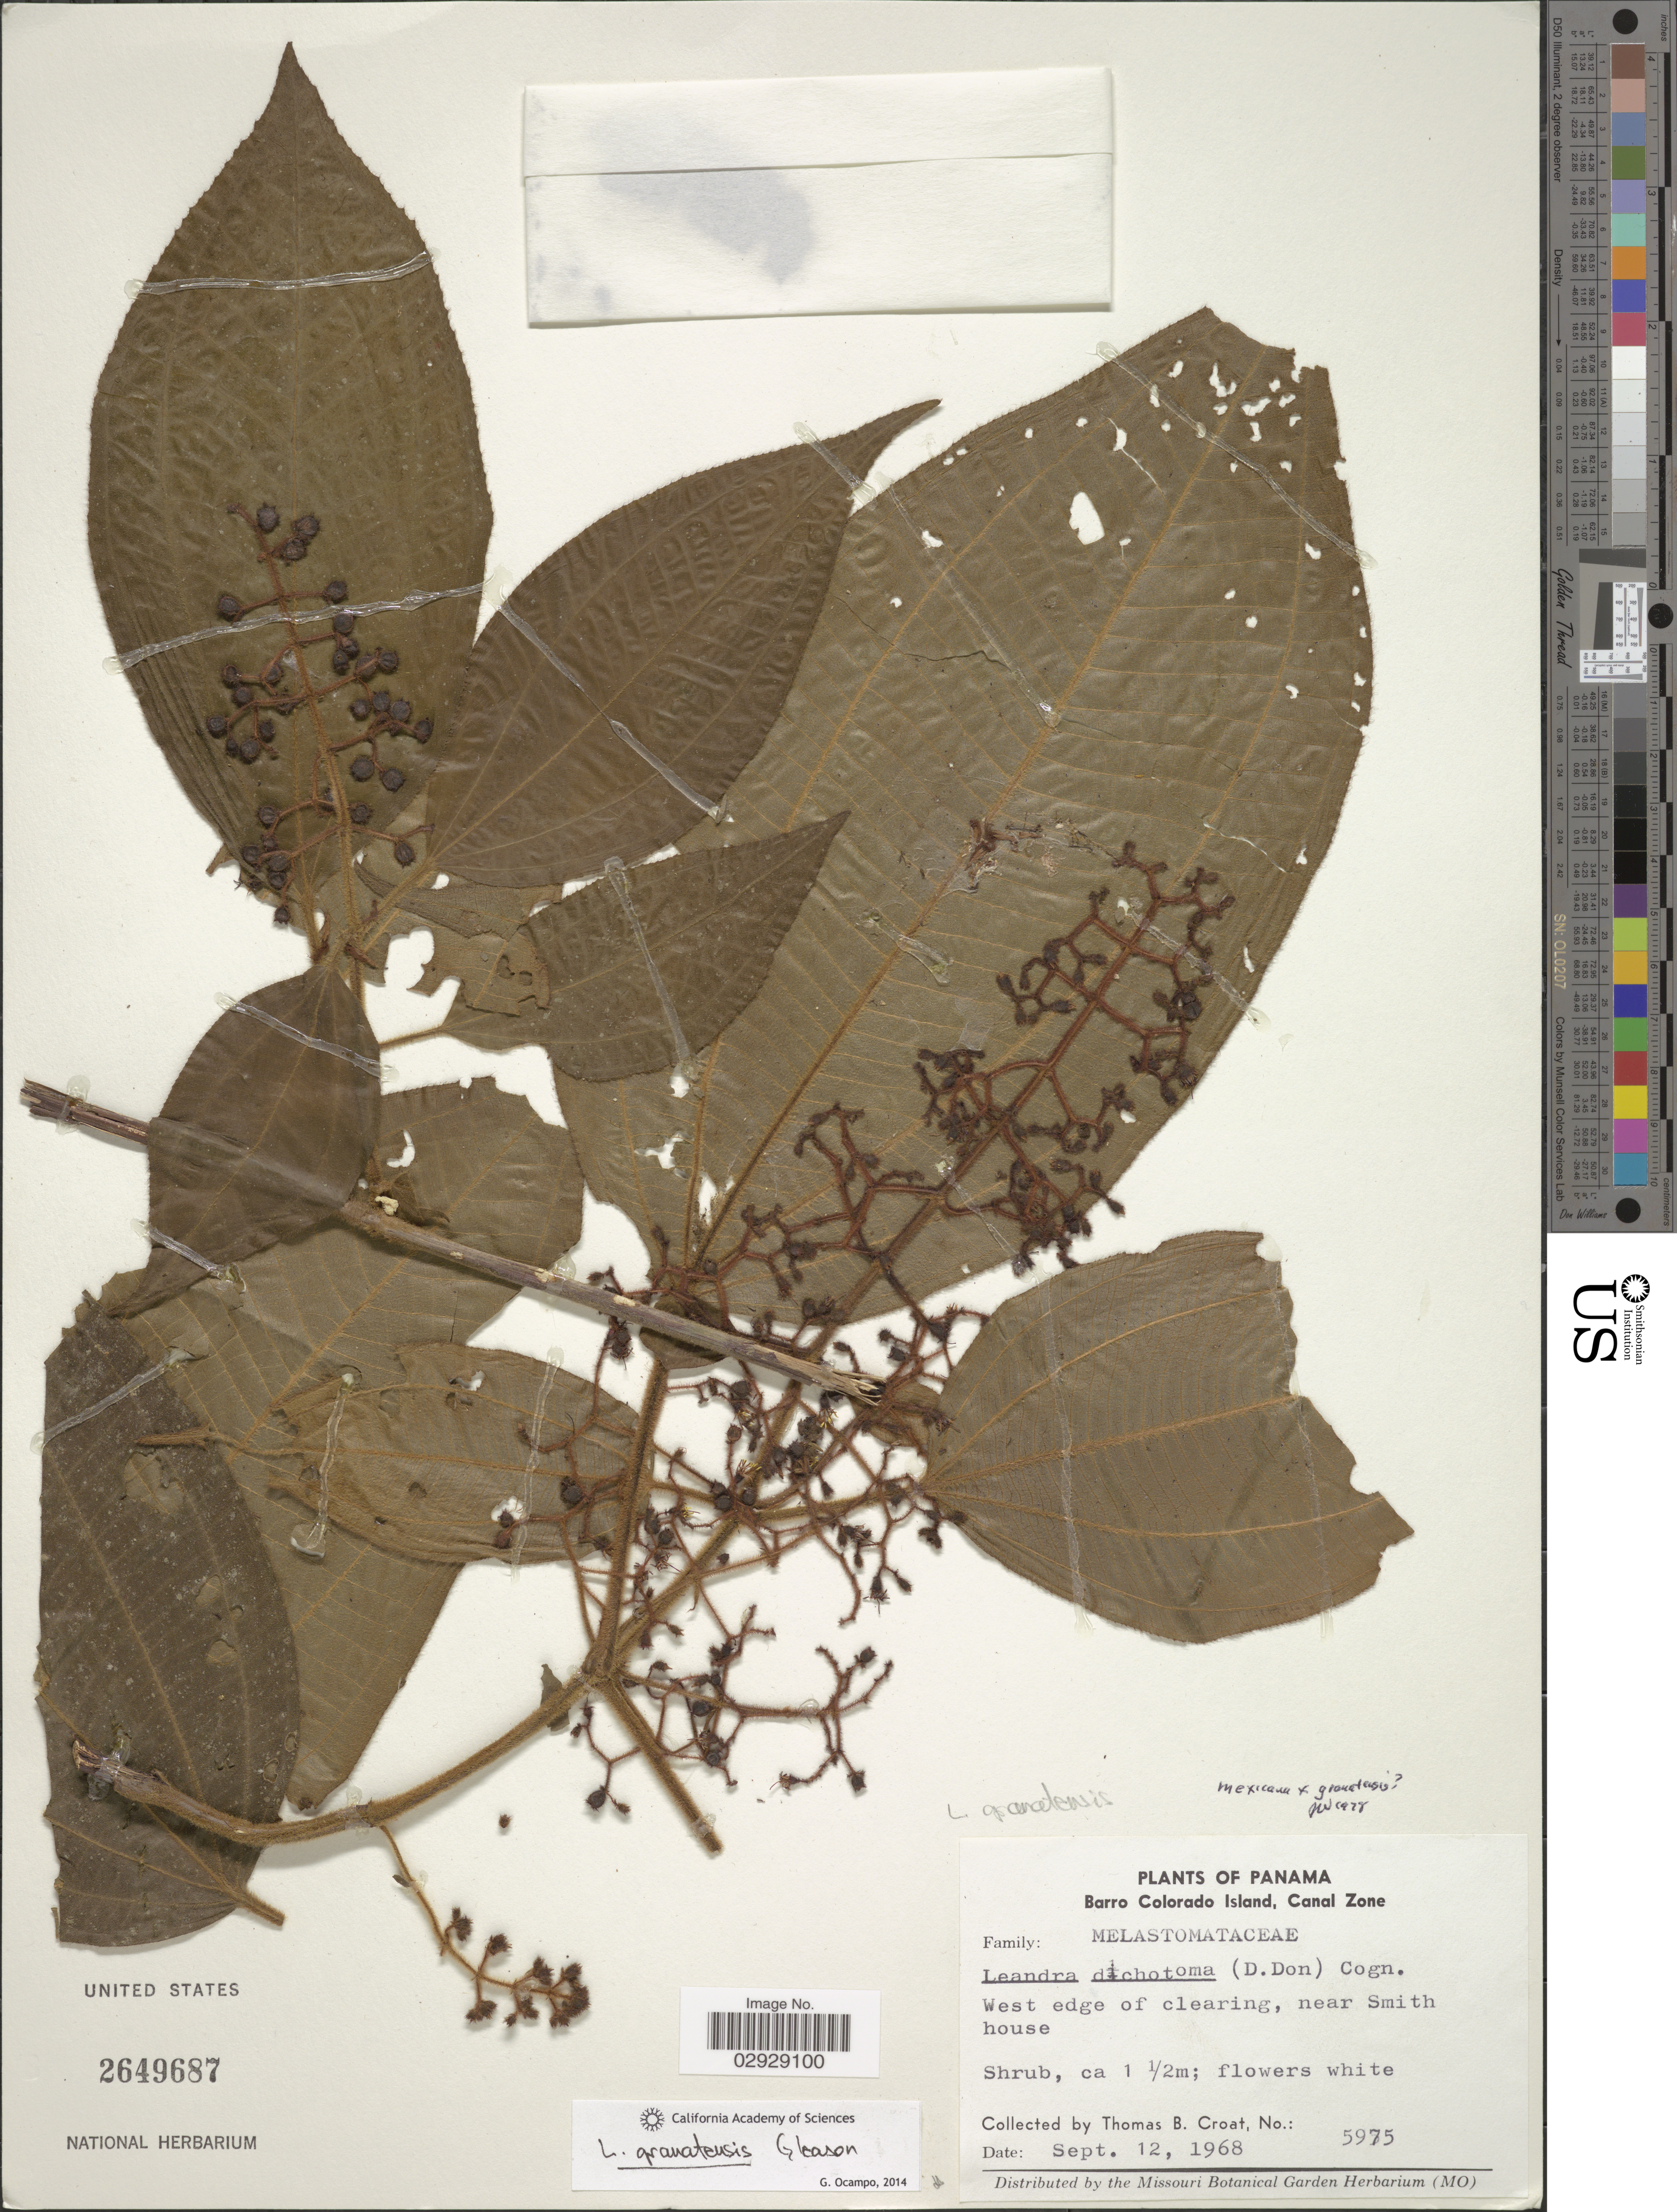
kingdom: Plantae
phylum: Tracheophyta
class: Magnoliopsida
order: Myrtales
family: Melastomataceae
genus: Leandra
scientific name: Leandra granatensis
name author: Gleason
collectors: T. B. Croat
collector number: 5975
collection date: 1968-09-12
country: Panama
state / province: Panamá Oeste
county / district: Canal Zone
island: Barro Colorado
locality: Barro Colorado Island, Canal Zone. Near Smith house.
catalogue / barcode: US 2649687